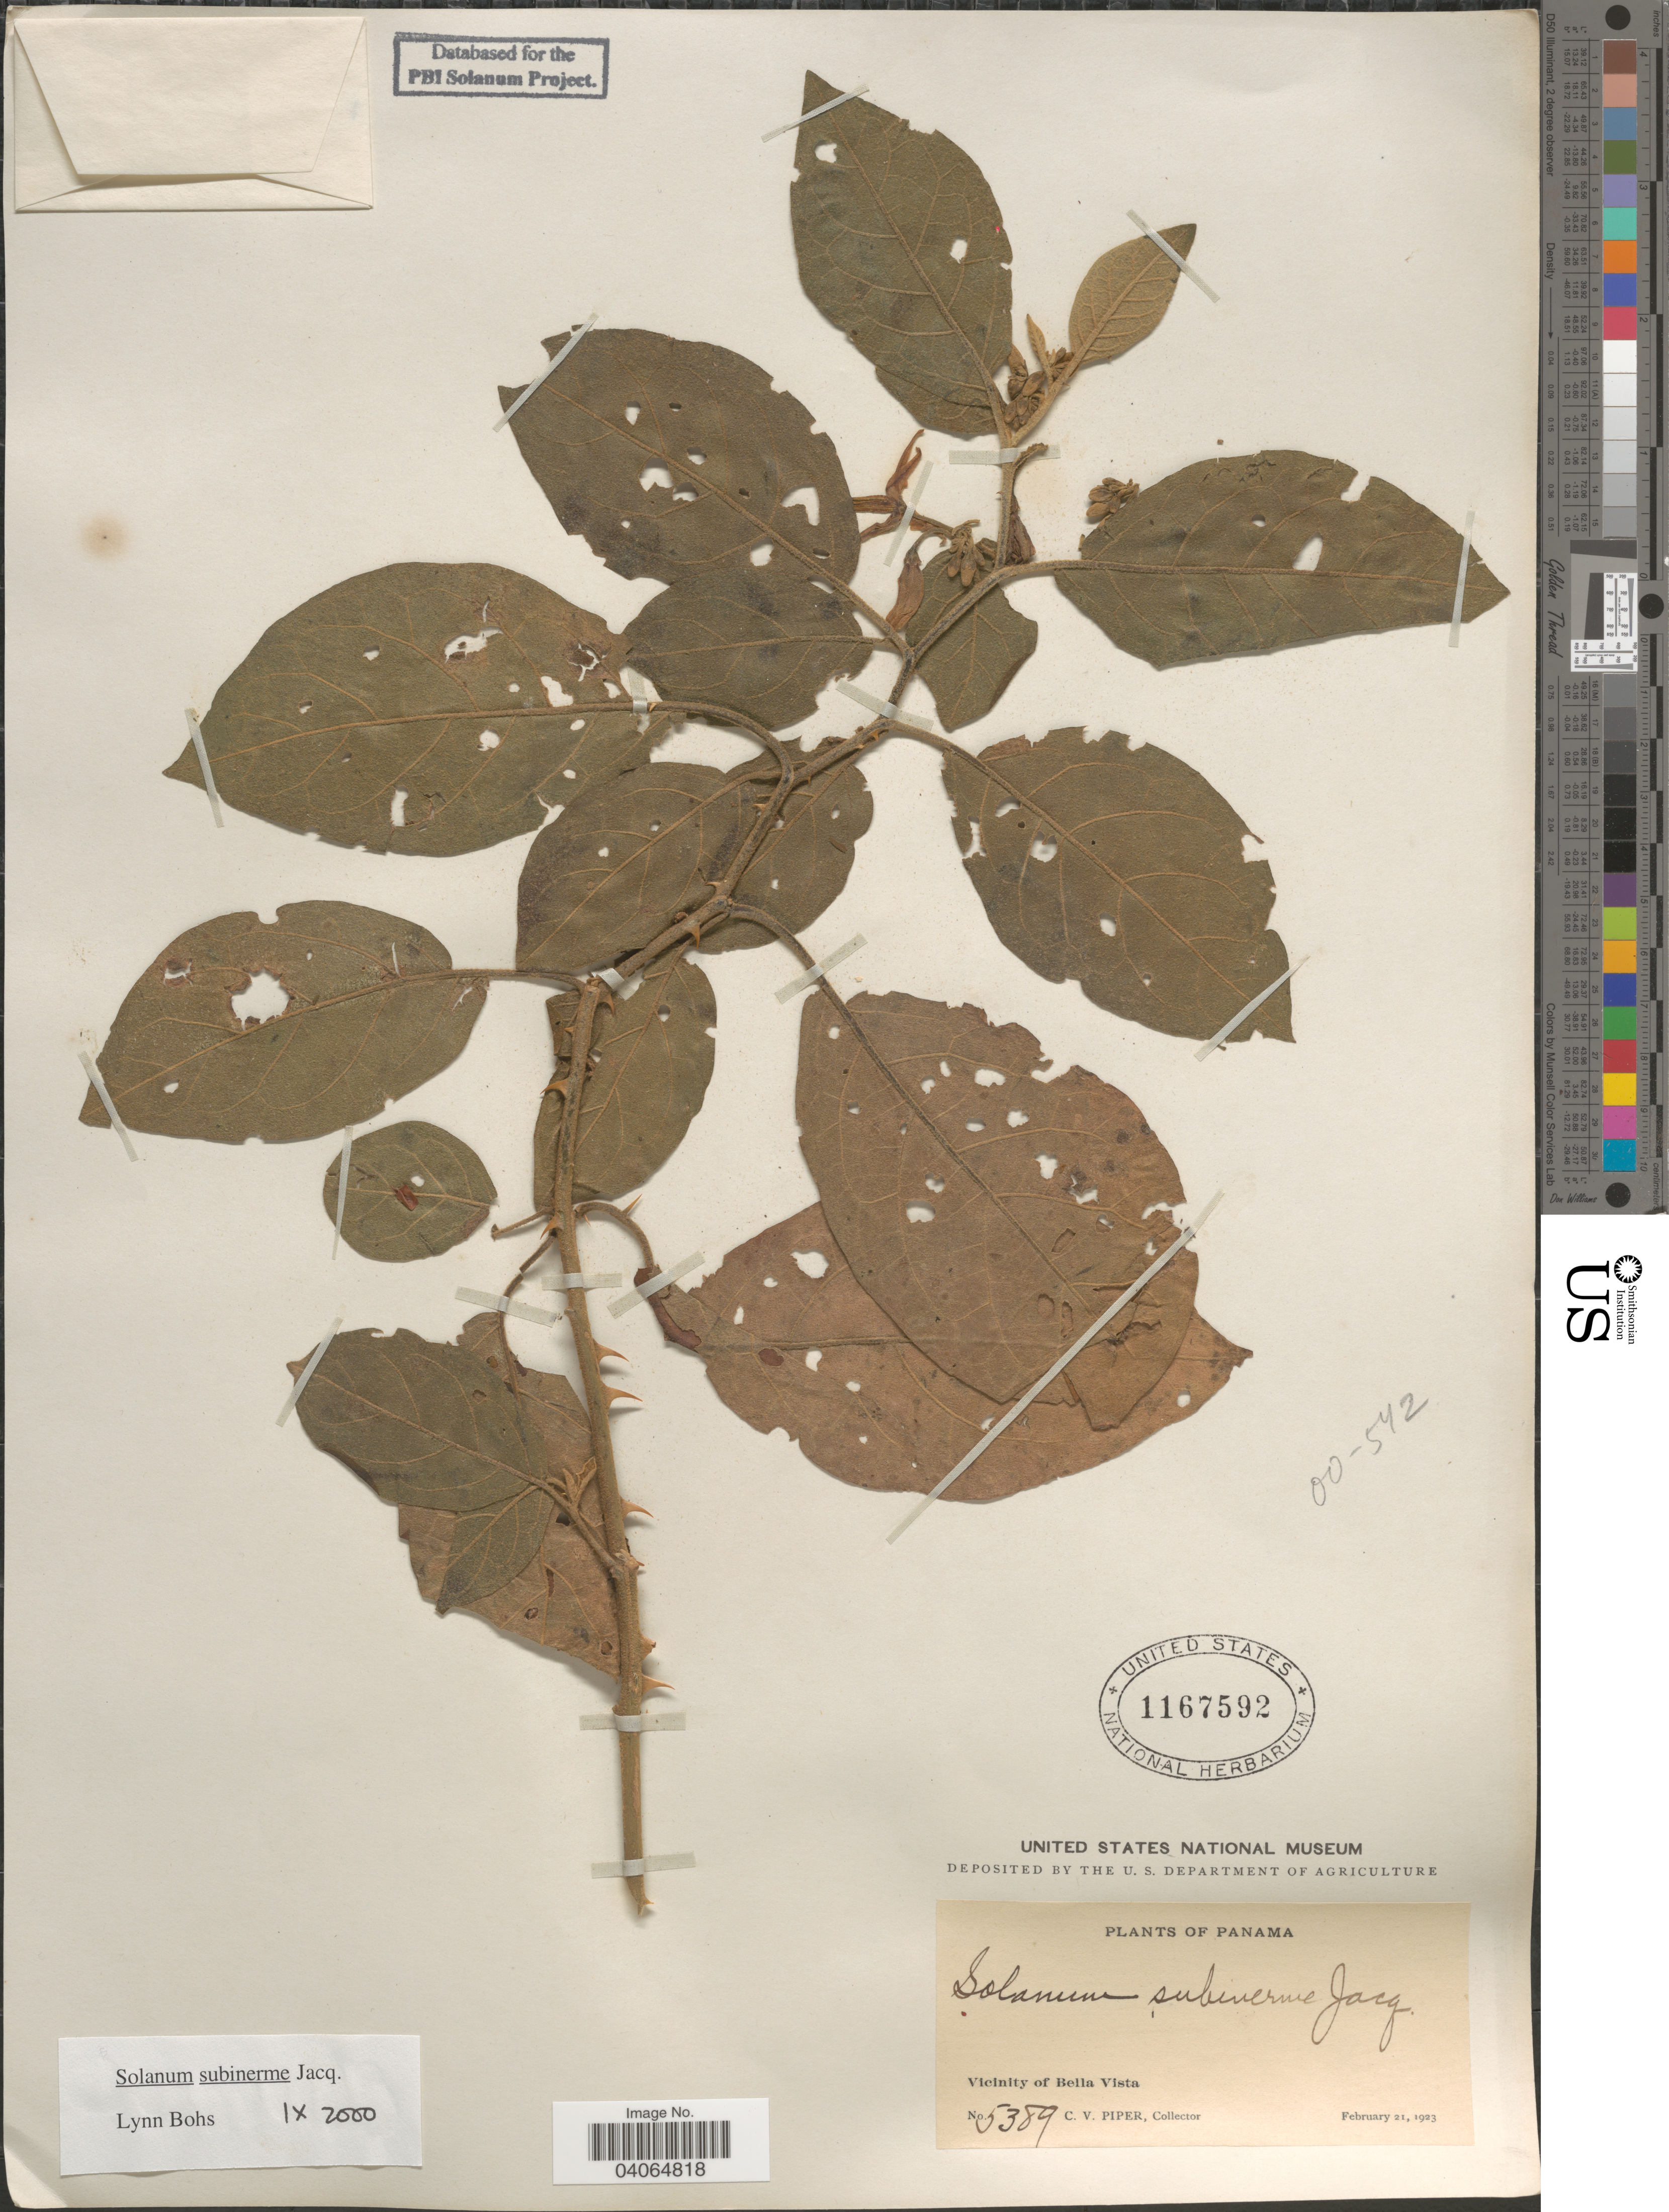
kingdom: Plantae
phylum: Tracheophyta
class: Magnoliopsida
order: Solanales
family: Solanaceae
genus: Solanum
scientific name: Solanum subinerme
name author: Jacq.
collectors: C. V. Piper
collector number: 5389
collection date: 1923-02-21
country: Panama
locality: Vicinity of Bella Vista.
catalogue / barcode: US 1167592